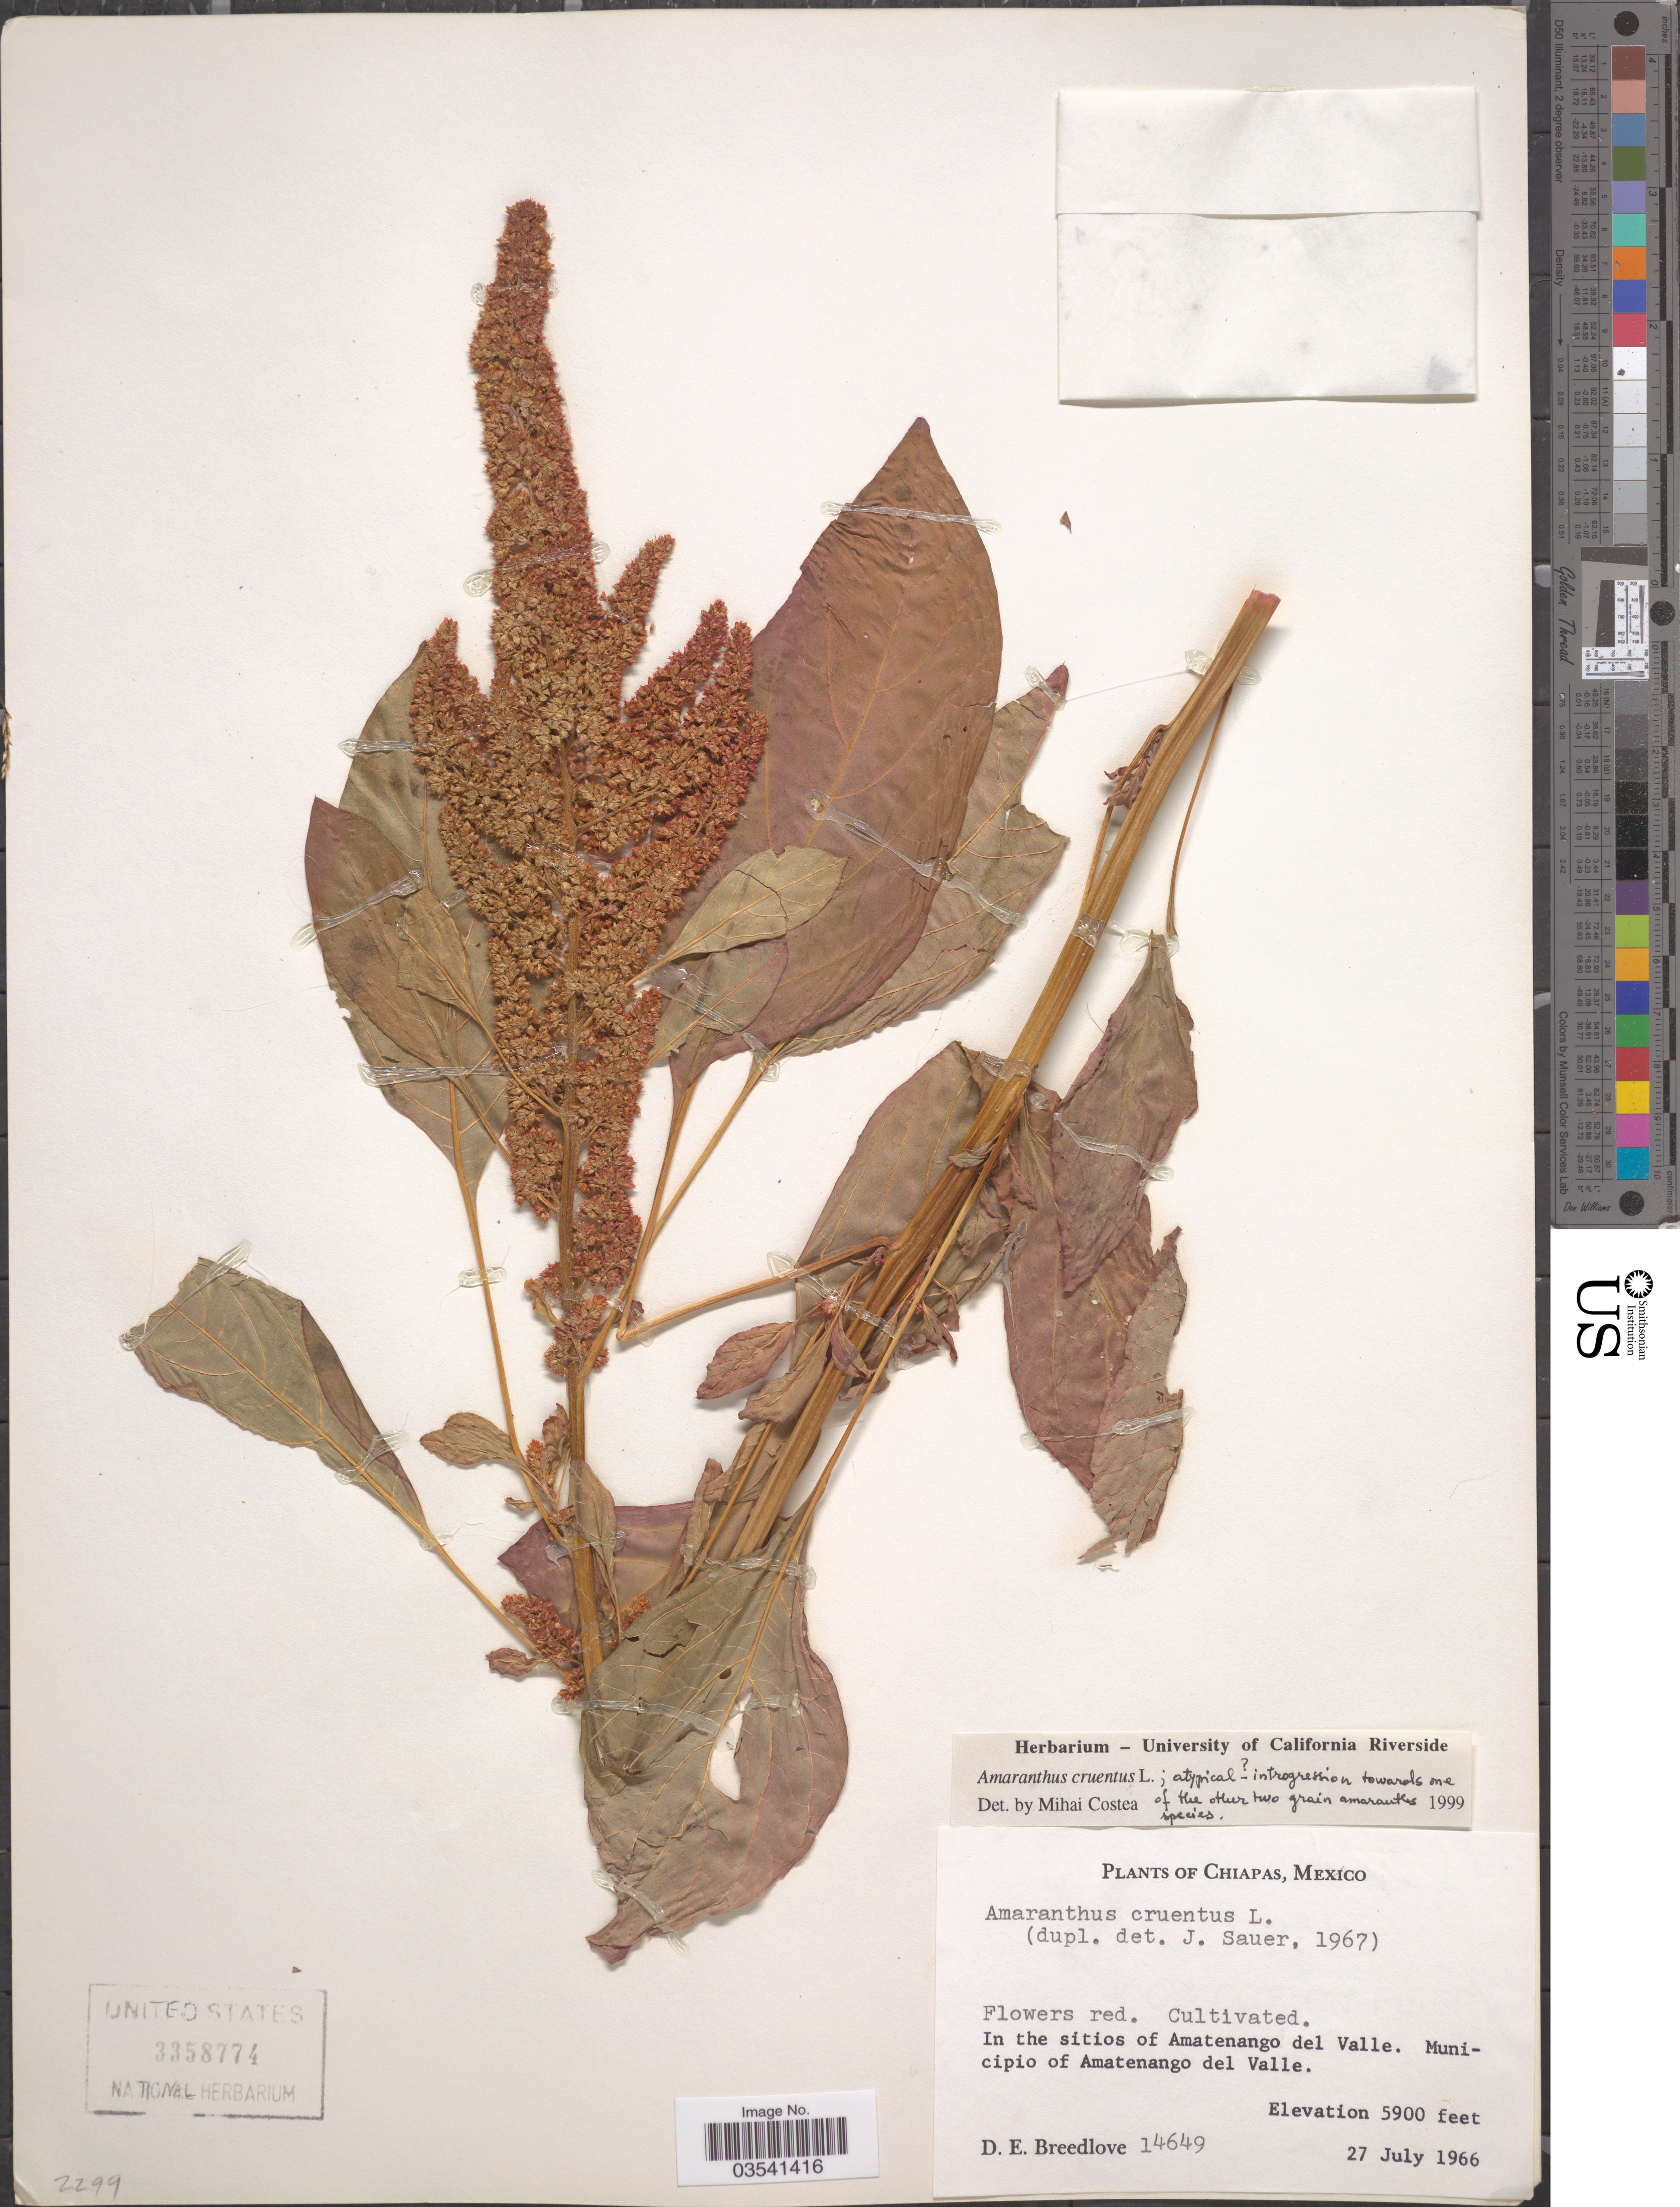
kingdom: Plantae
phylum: Tracheophyta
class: Magnoliopsida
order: Caryophyllales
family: Amaranthaceae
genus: Amaranthus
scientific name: Amaranthus cruentus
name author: L.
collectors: D. E. Breedlove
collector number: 14649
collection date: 1966-07-27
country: Mexico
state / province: Chiapas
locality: In the sitios of Amatenango del Valle. Municipio of Amatenango del Valle.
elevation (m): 1798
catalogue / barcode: US 3358774